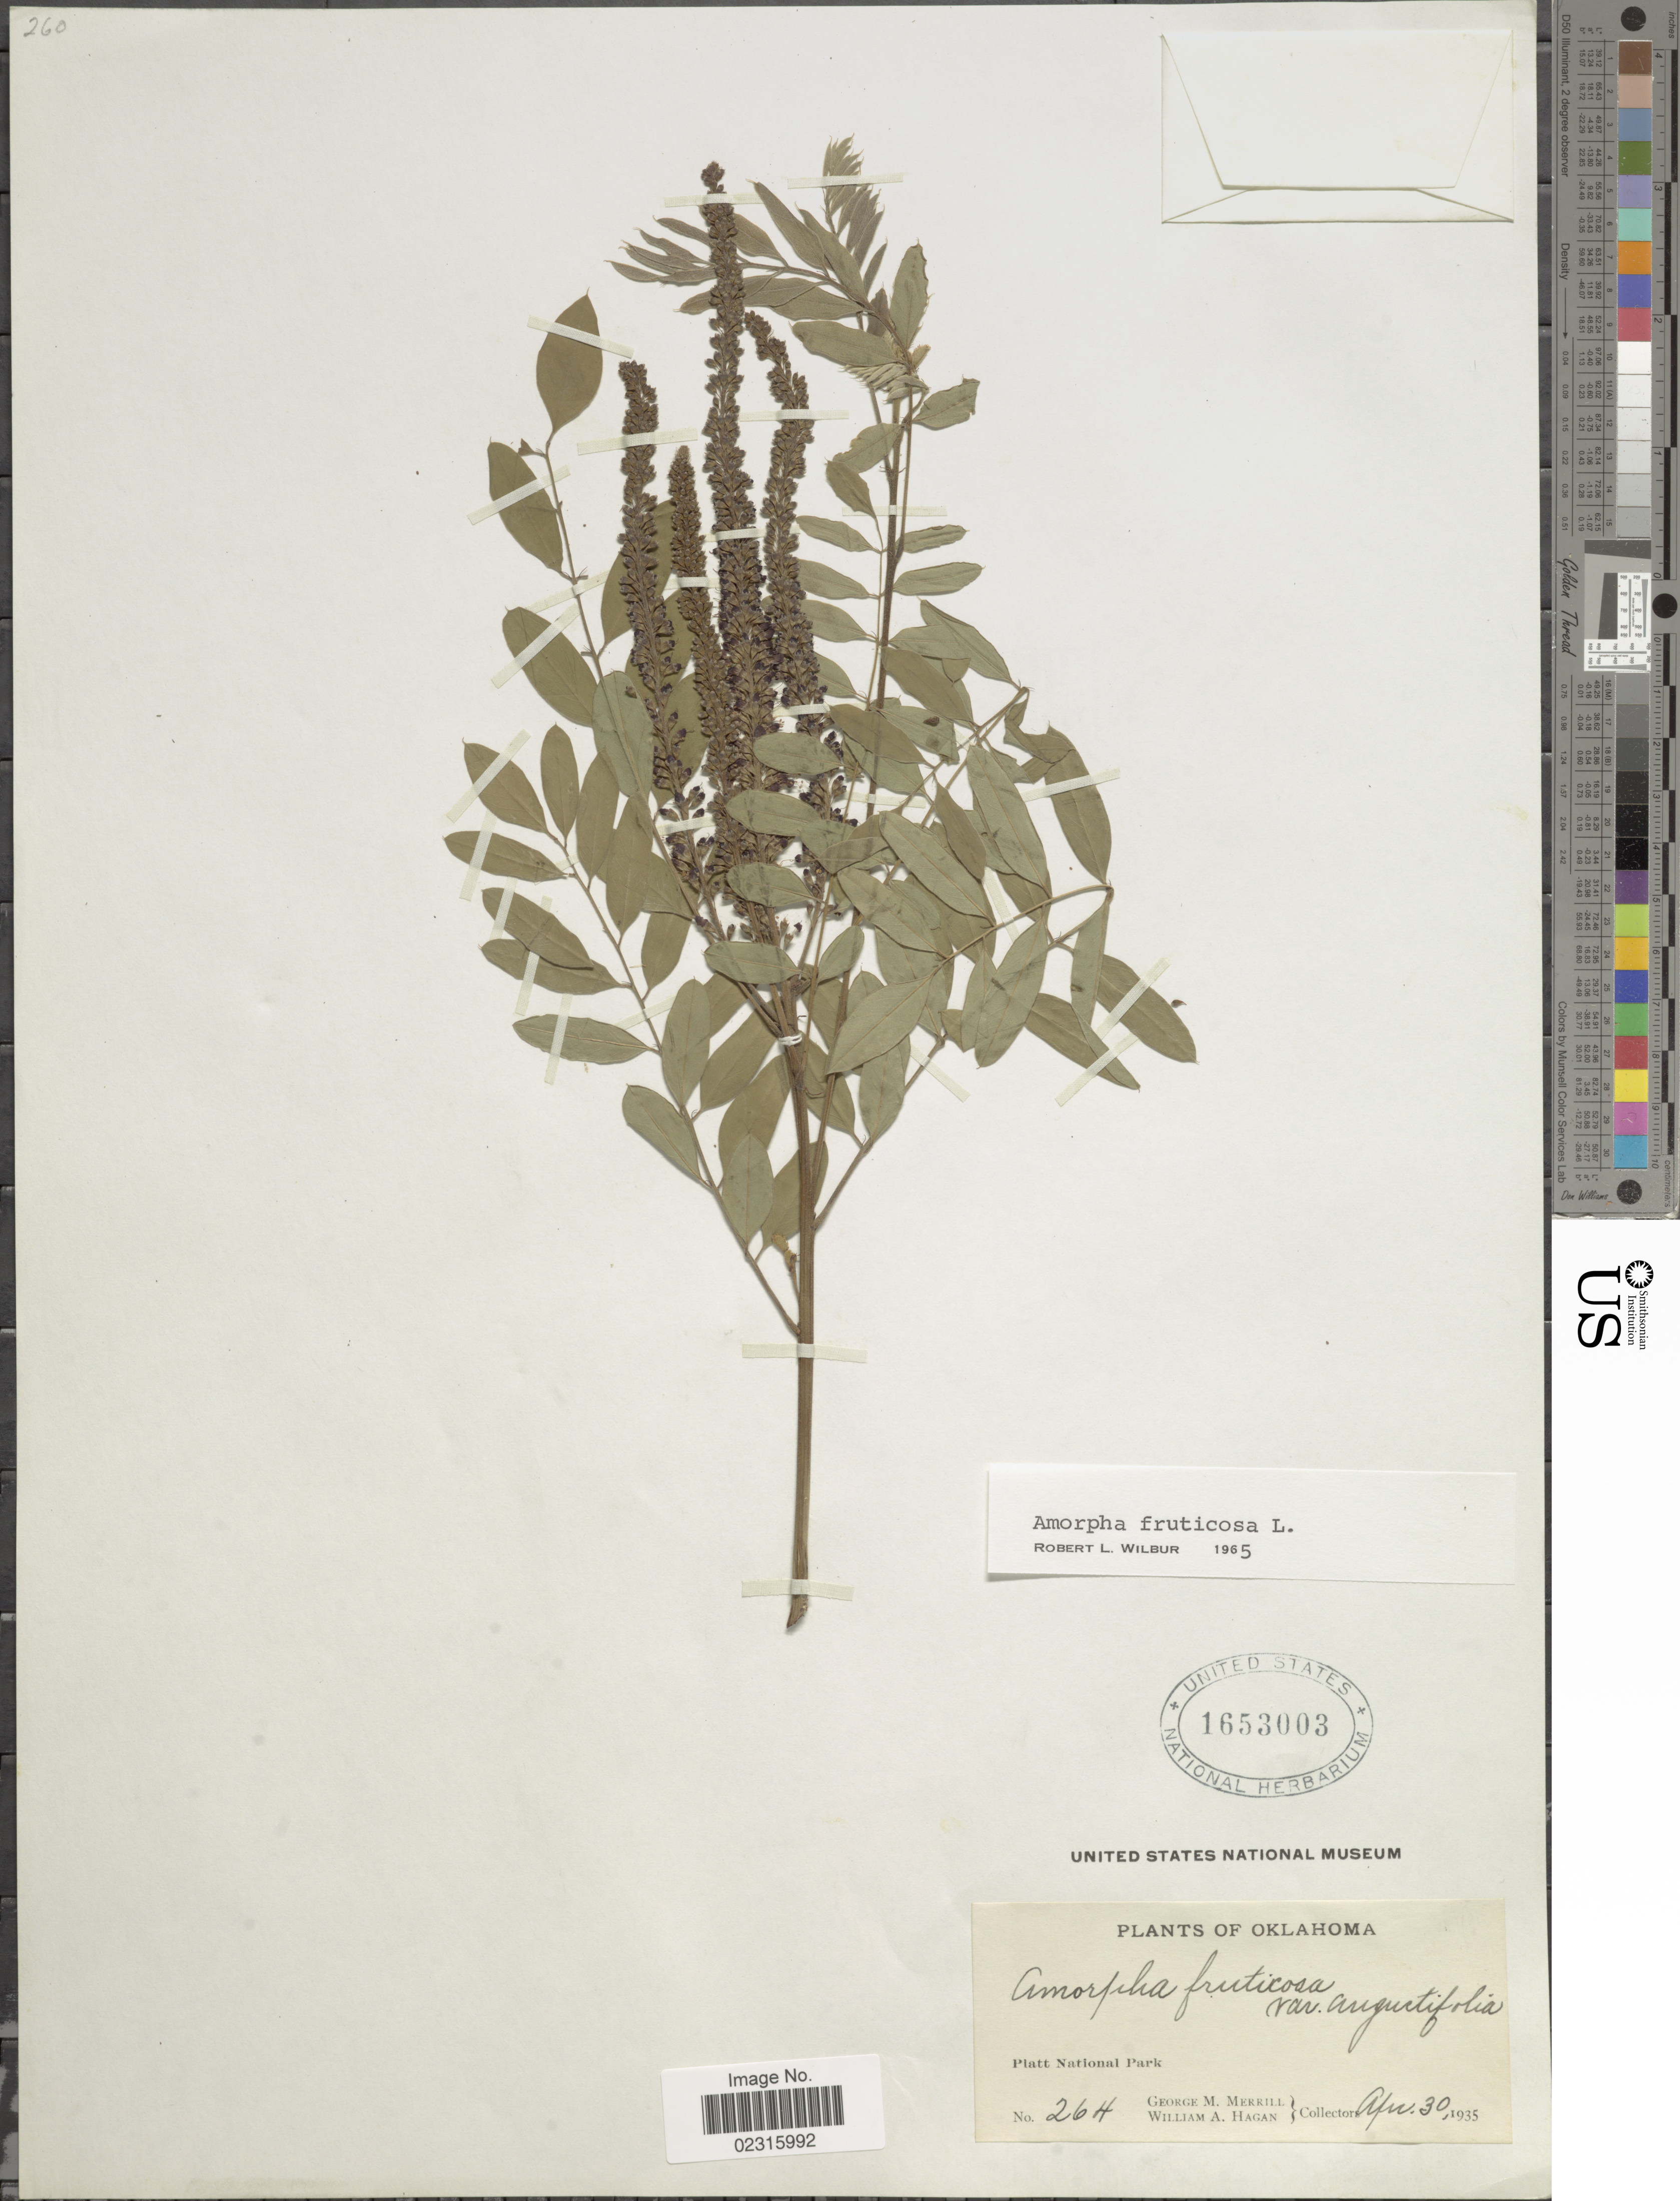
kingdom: Plantae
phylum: Tracheophyta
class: Magnoliopsida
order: Fabales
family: Fabaceae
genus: Amorpha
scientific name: Amorpha fruticosa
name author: L.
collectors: G. M. Merrill & W. Hagan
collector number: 264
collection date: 1935-04-30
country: United States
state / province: Oklahoma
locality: Platt National Park.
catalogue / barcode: US 1653003